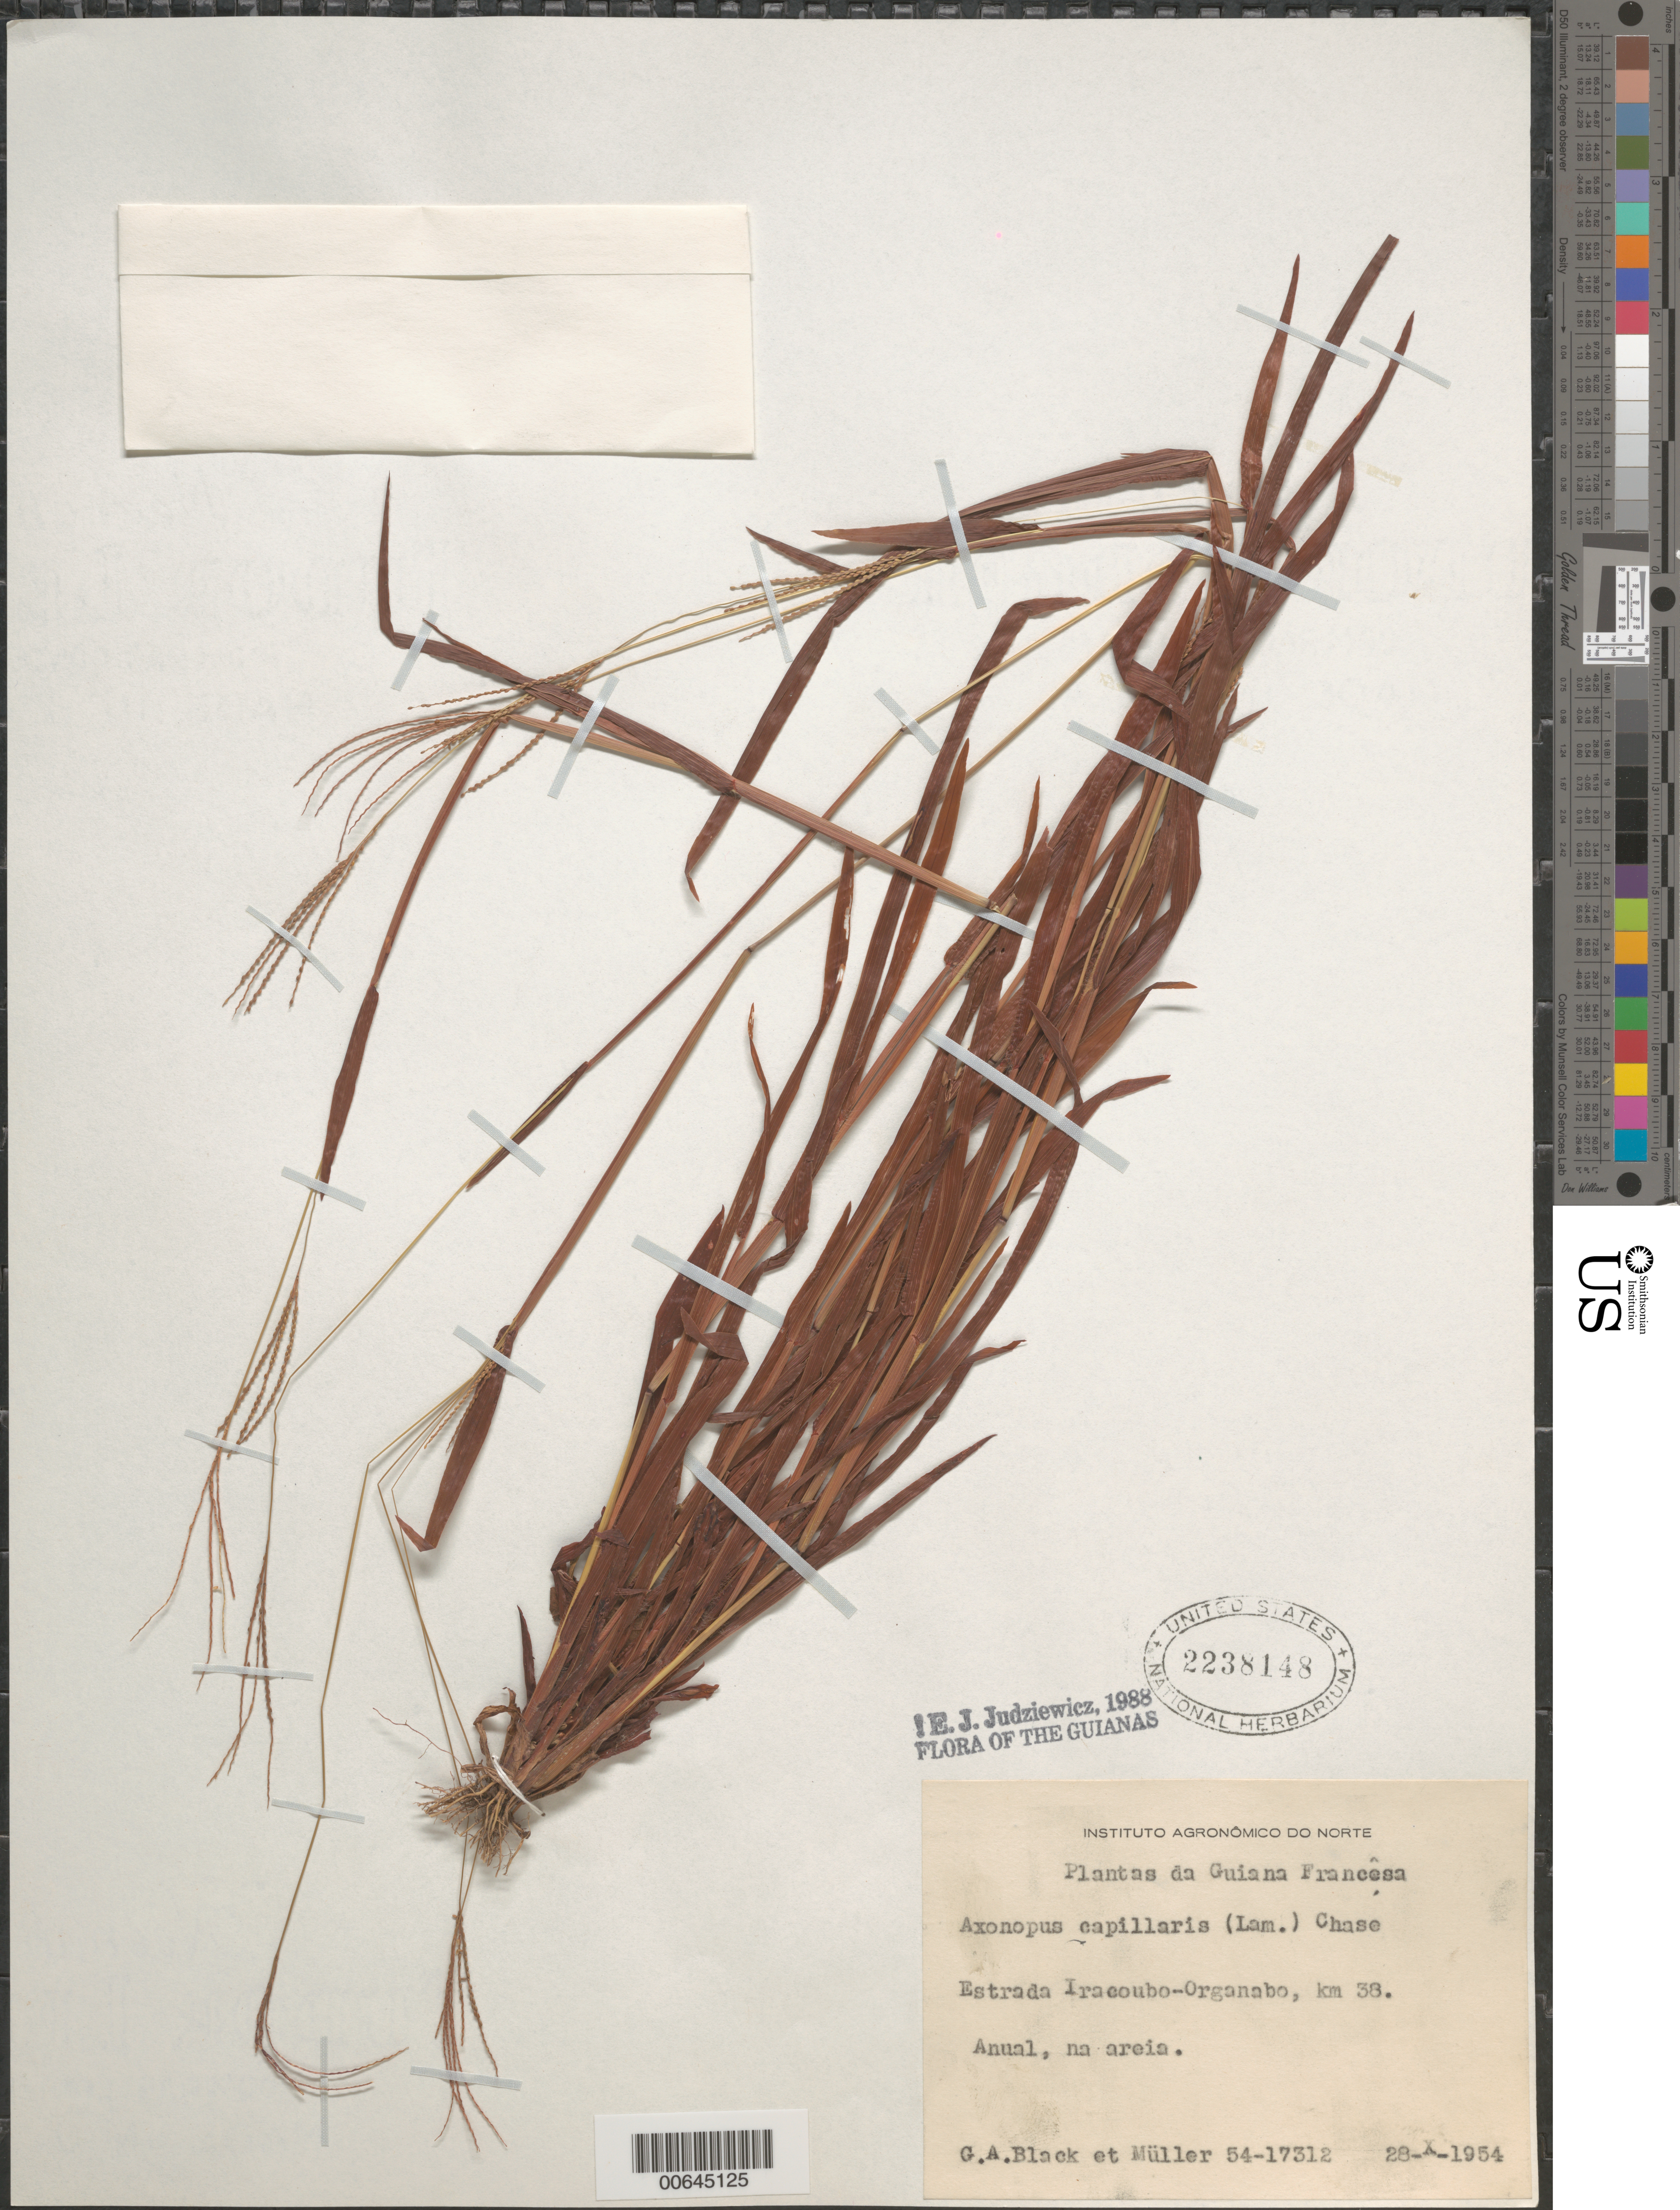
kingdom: Plantae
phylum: Tracheophyta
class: Liliopsida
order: Poales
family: Poaceae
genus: Axonopus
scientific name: Axonopus capillaris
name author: (Lam.) Chase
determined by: Judziewicz, E. J.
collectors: G. A. Black & -- Müller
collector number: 54 17312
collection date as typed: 28-Oct-54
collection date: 1954-10-28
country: French Guiana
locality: Estrada Iracoubo-Organabo, km 38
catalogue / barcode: US 2238148